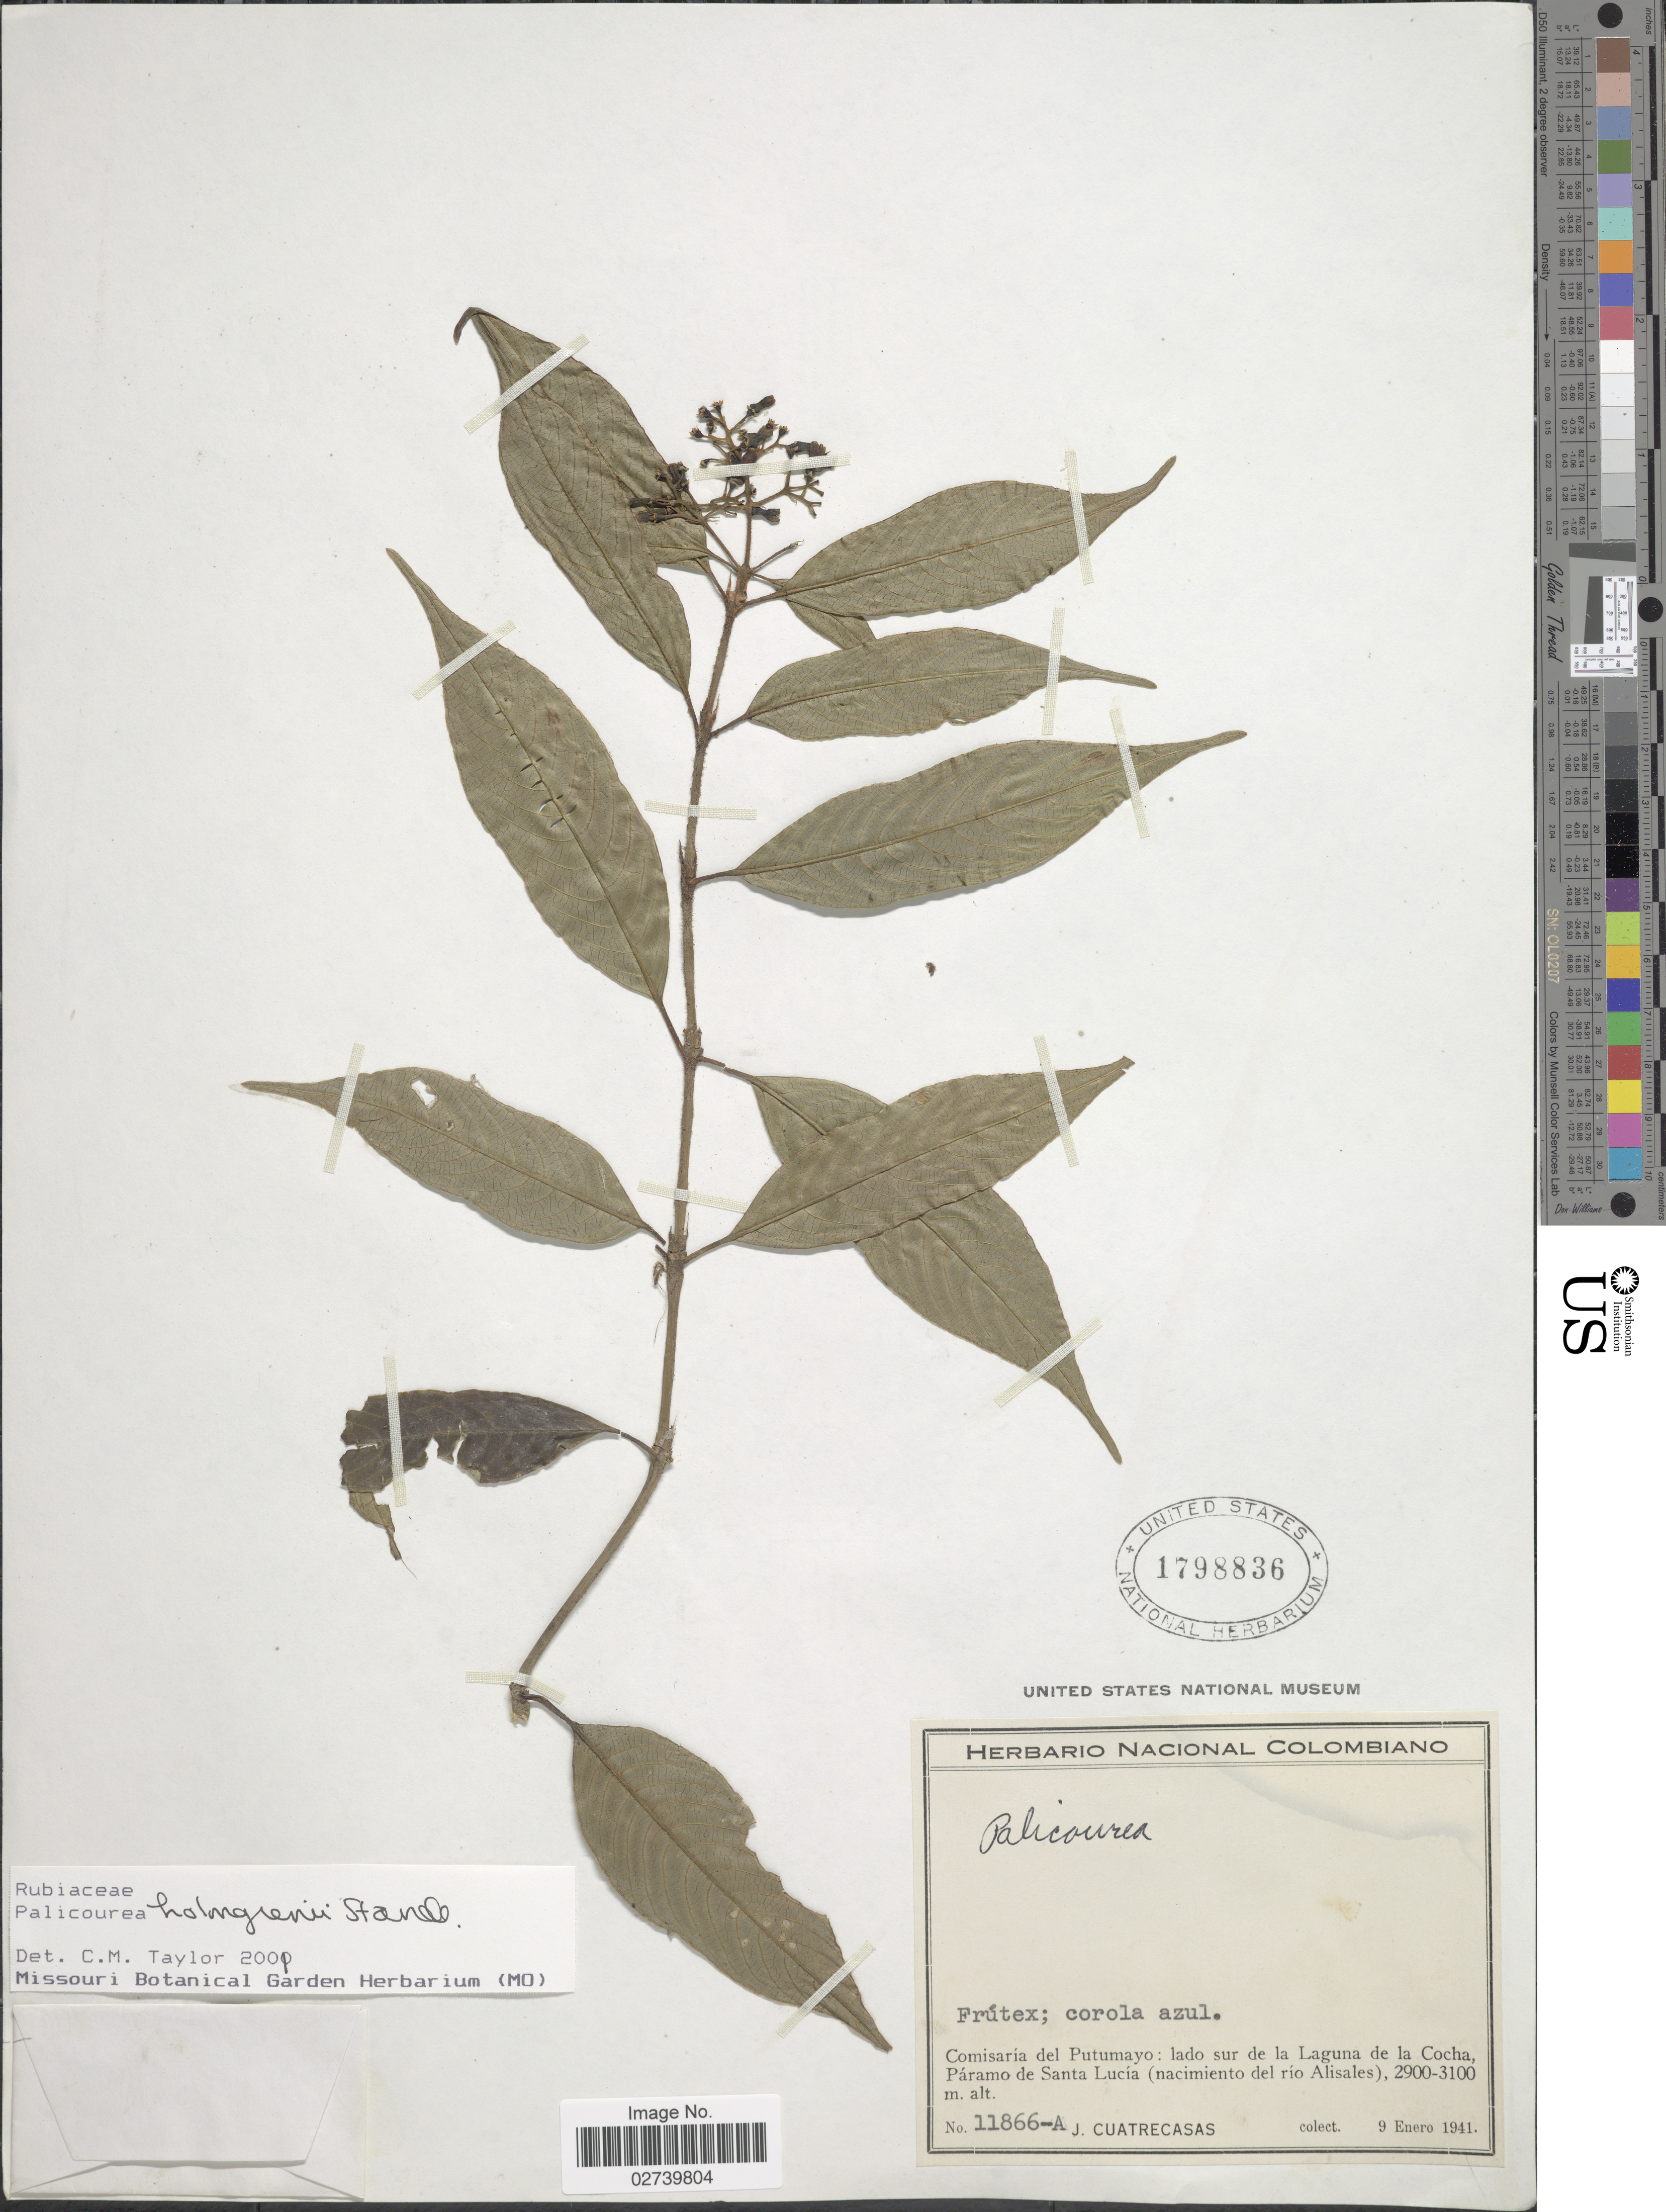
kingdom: Plantae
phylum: Tracheophyta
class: Magnoliopsida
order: Gentianales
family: Rubiaceae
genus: Palicourea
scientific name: Palicourea holmgrenii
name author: Standl.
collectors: J. Cuatrecasas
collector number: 11866-A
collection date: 1941-01-09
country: Colombia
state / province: Putumayo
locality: Lado sur de ka Laguna de la Cocha, Páramo de Santa Lucía (nacimiento del río Alisales)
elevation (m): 2900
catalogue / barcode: US 1798836